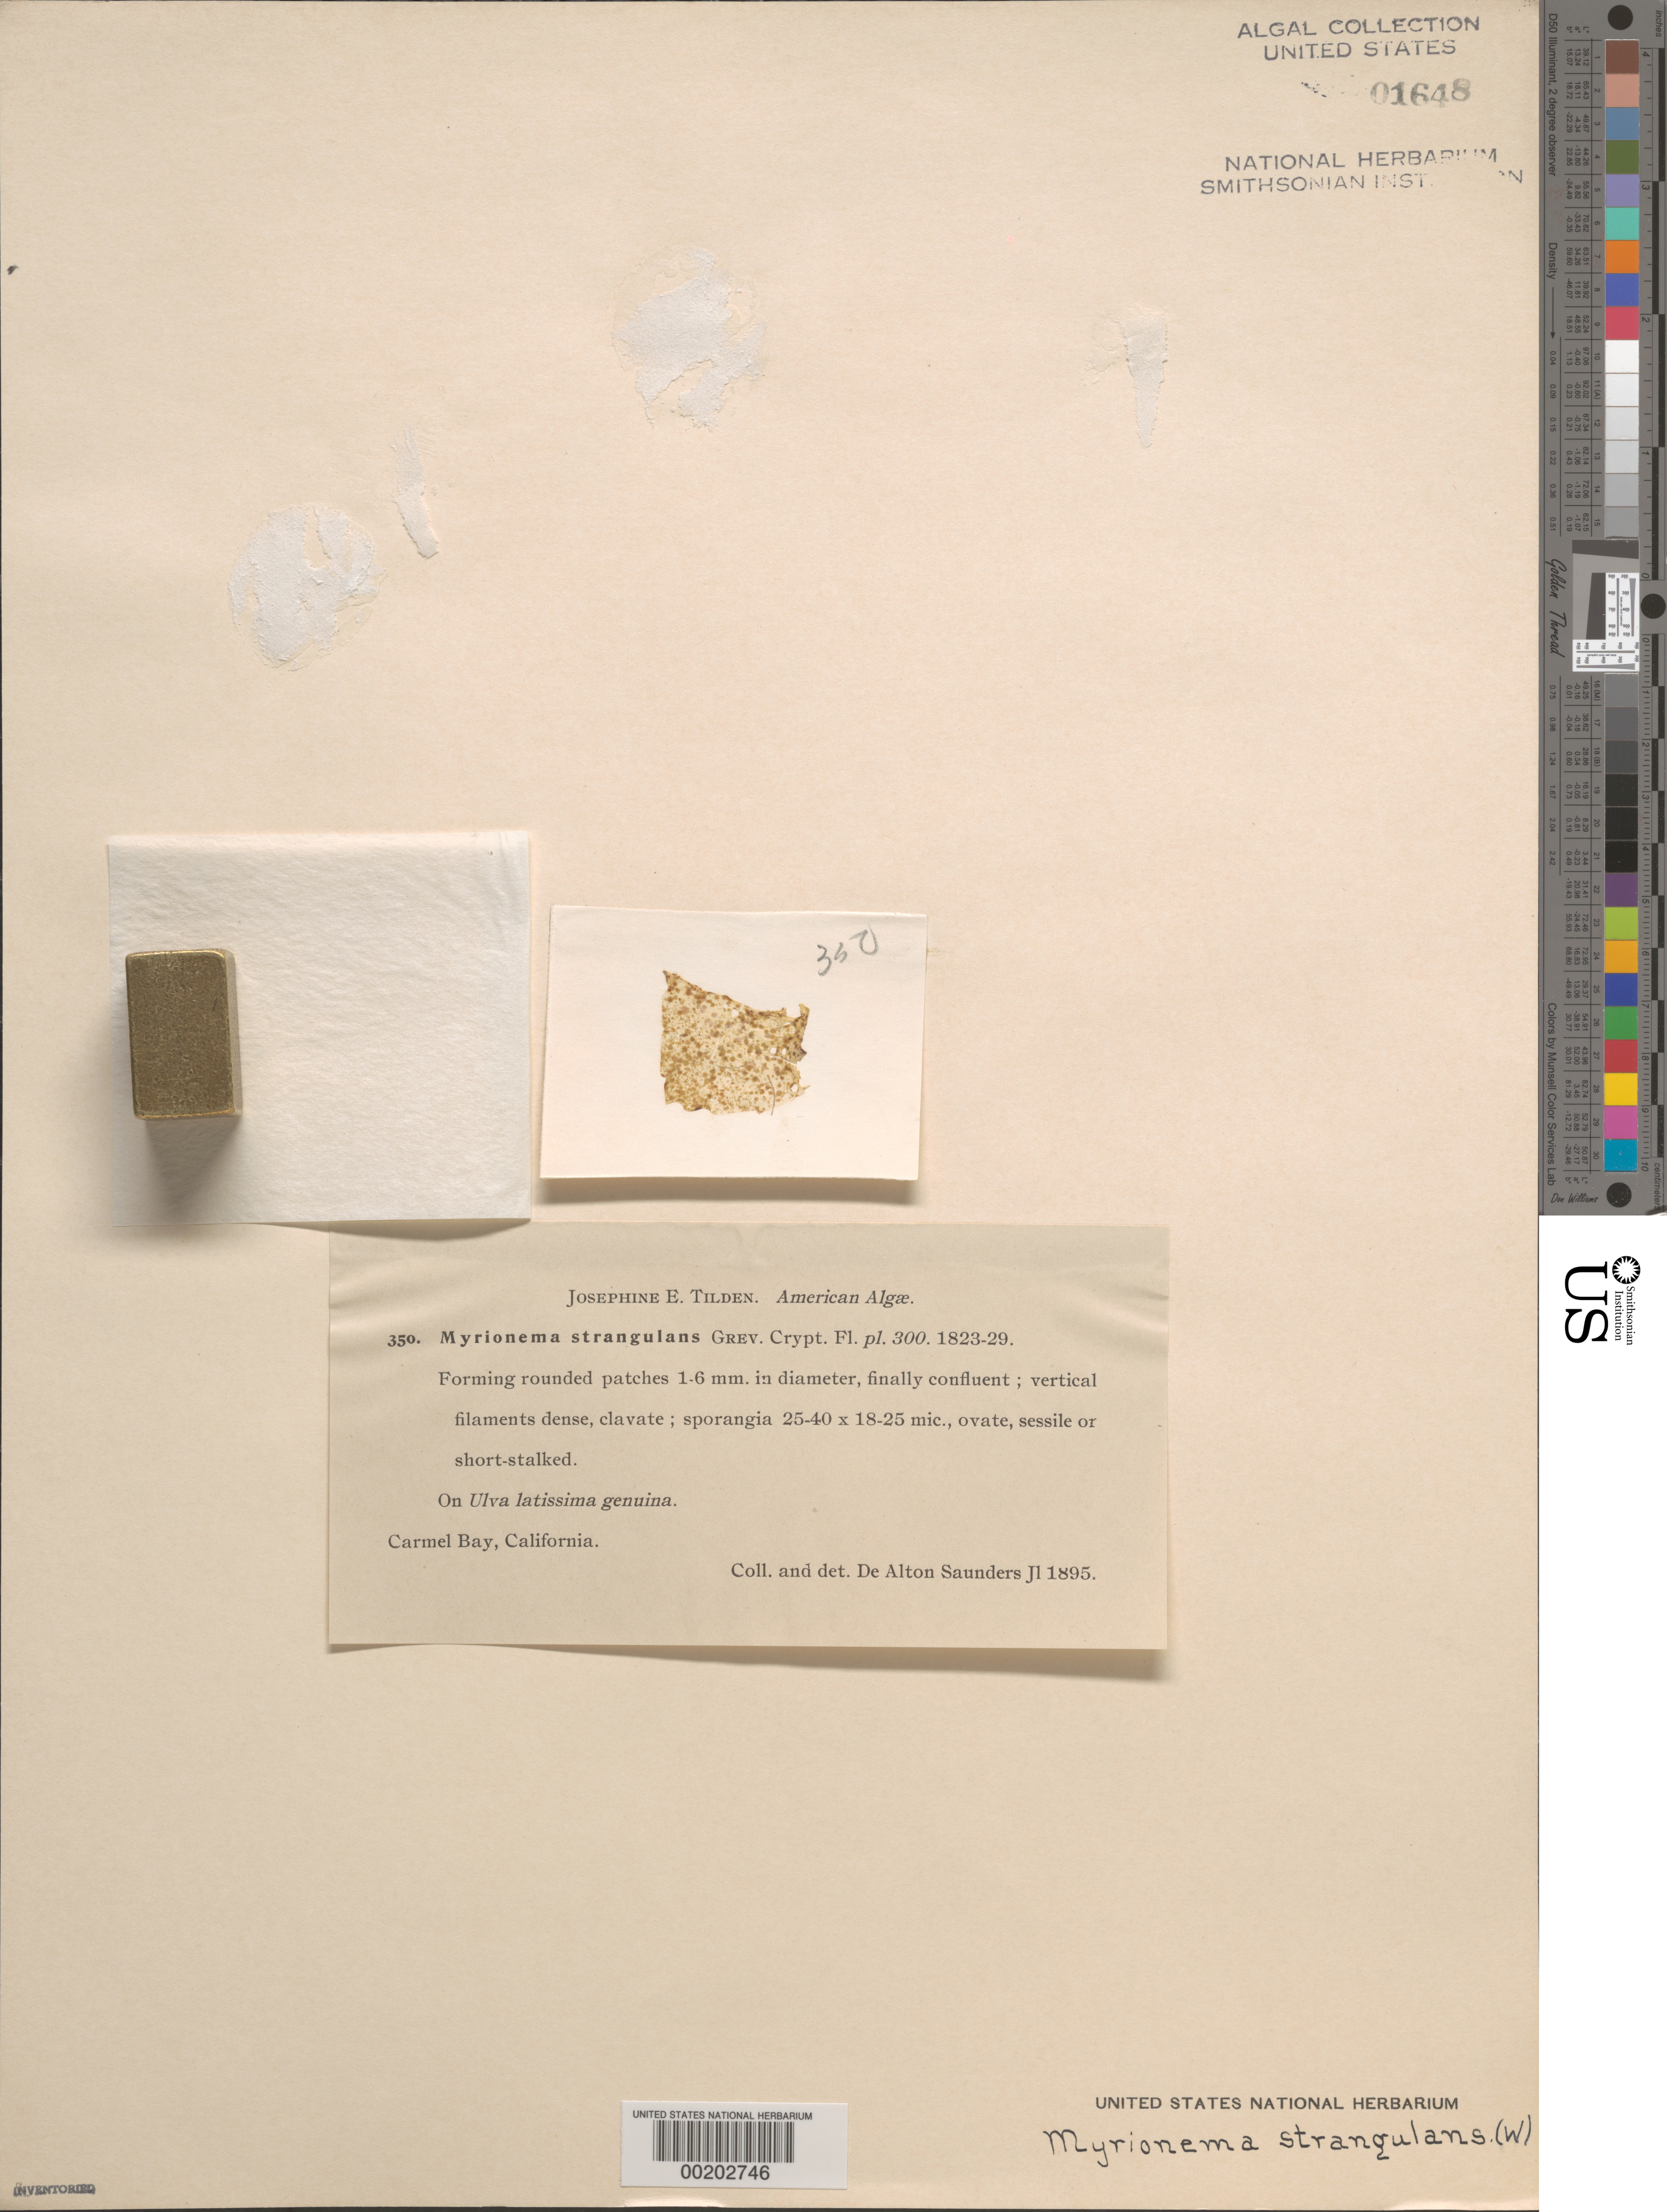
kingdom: Chromista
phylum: Ochrophyta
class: Phaeophyceae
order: Ectocarpales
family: Chordariaceae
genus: Myrionema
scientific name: Myrionema strangulans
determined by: Saunders, D. A.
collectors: D. Saunders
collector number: JET 350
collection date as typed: Jul 1895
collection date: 1895-07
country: United States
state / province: California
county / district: Monterey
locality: Carmel Bay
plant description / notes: Tilden, American Algae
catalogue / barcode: US 1648